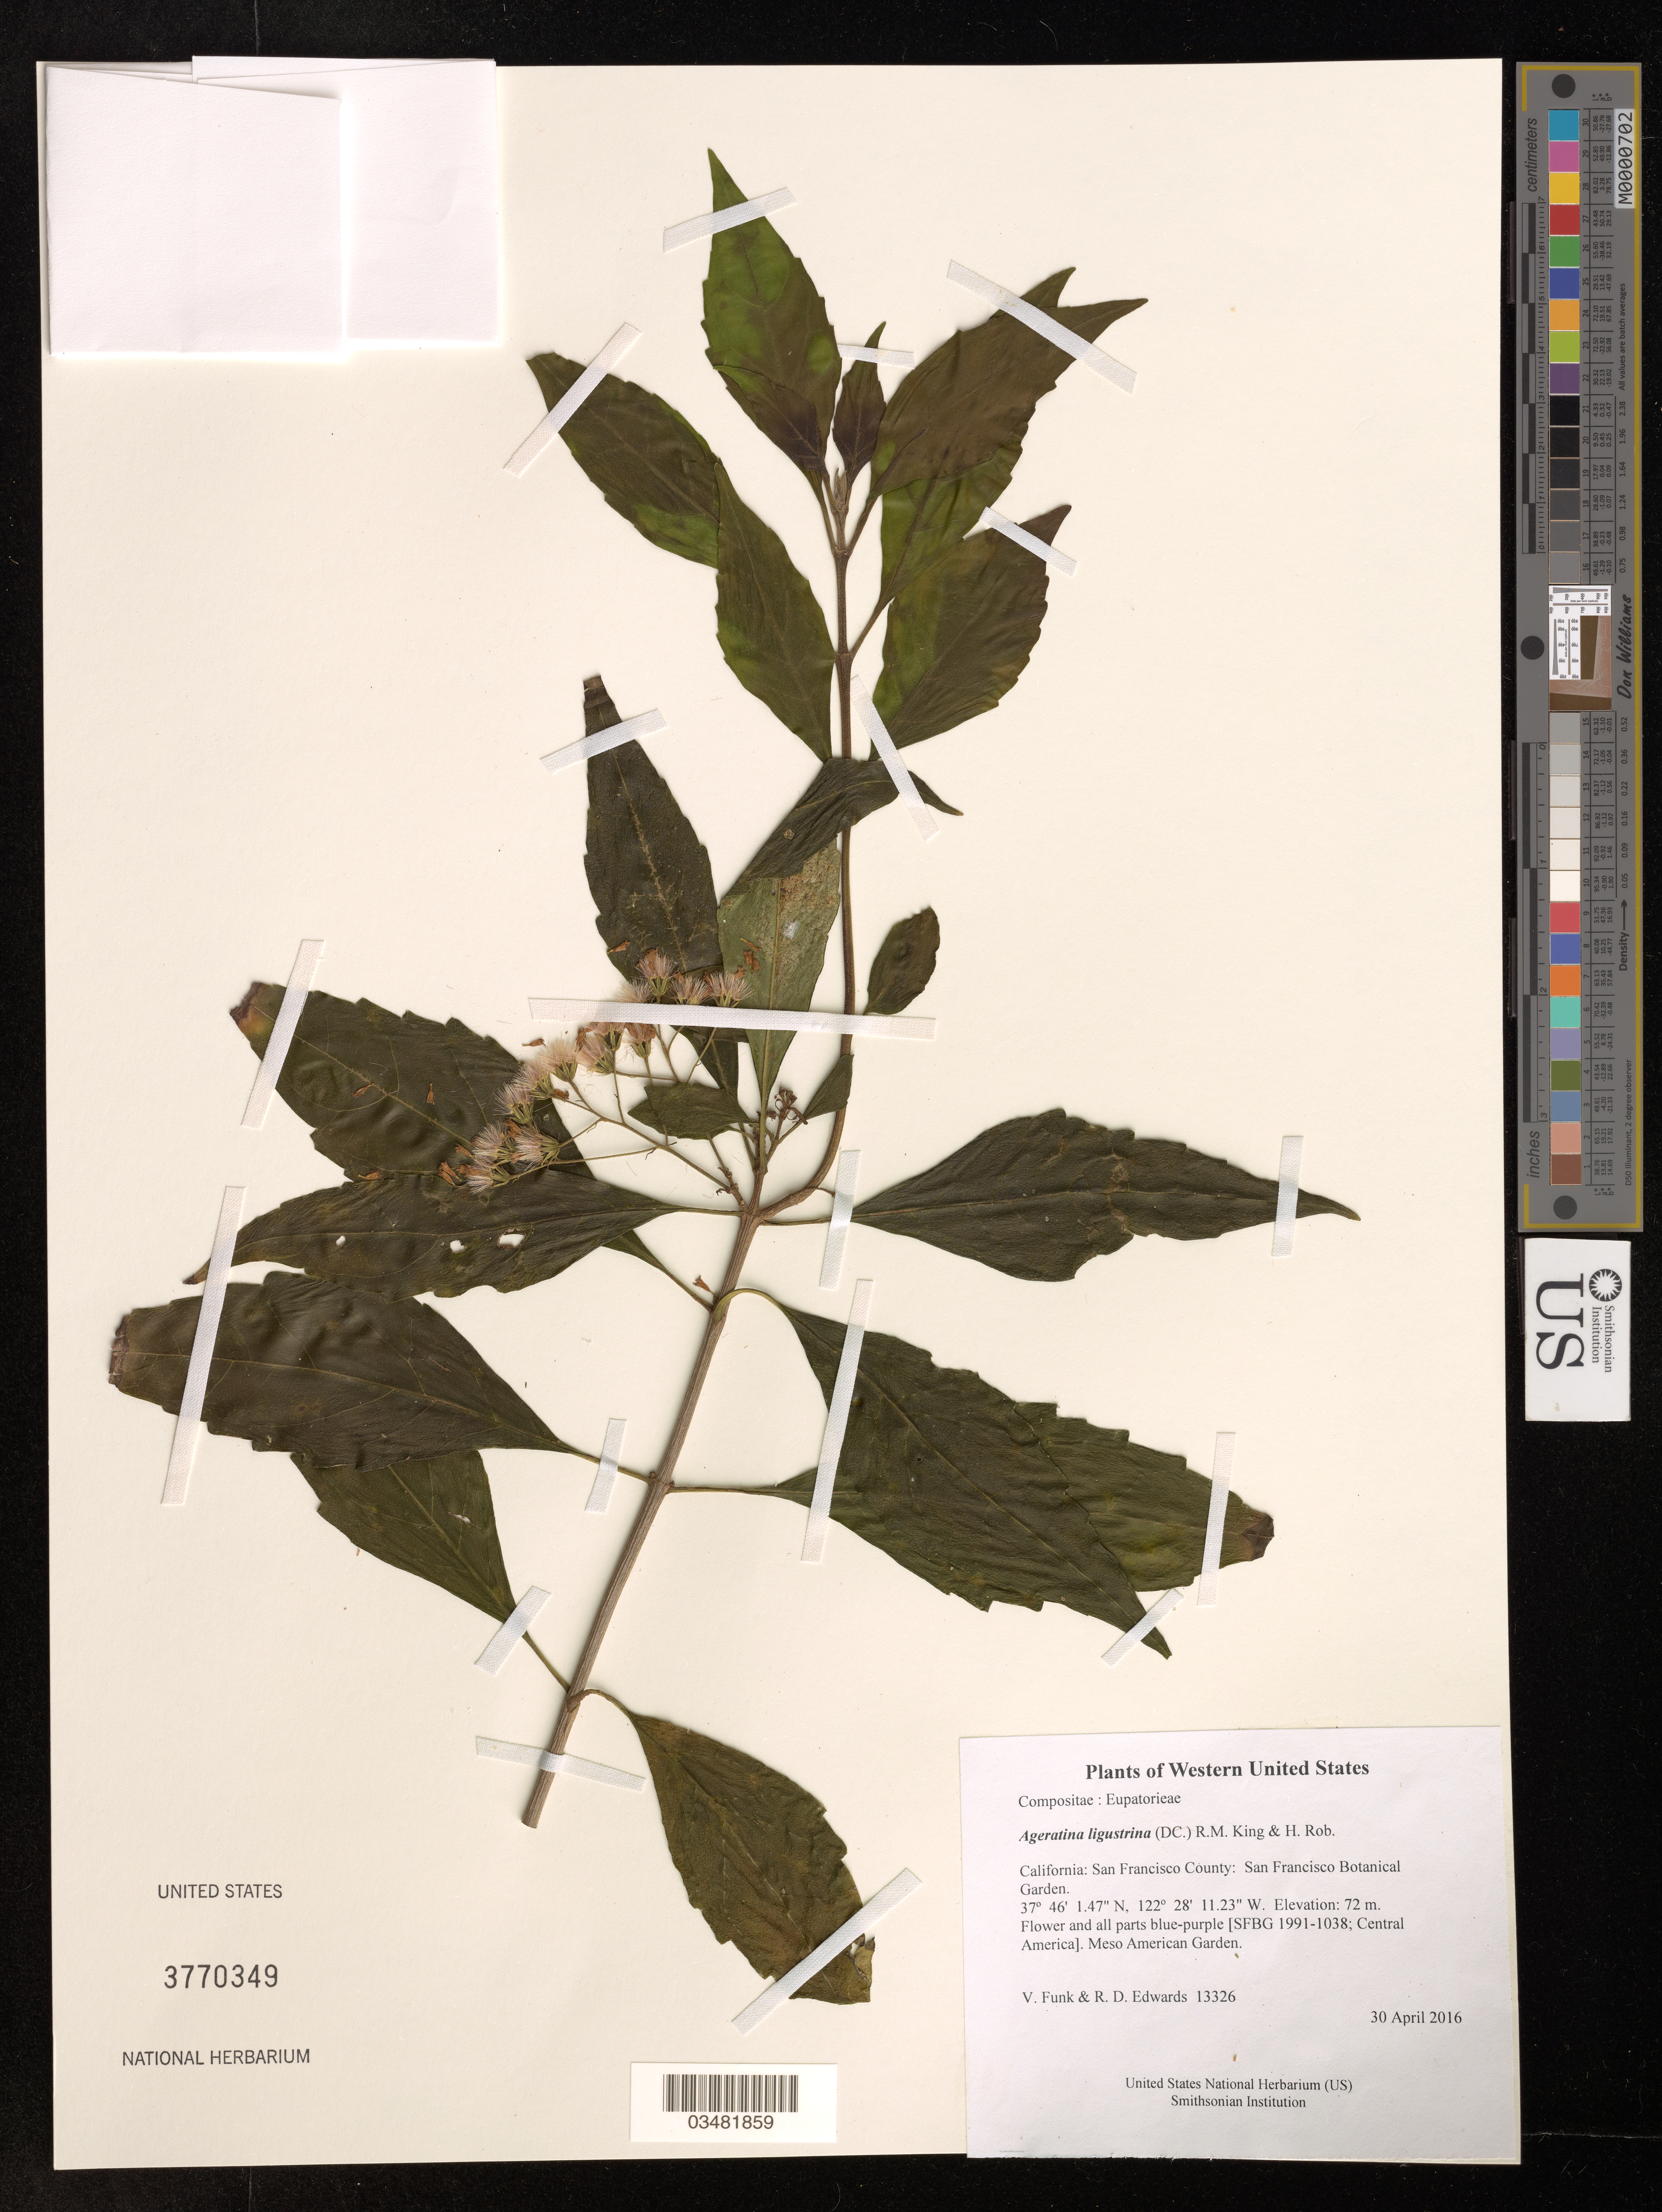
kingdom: Plantae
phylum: Tracheophyta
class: Magnoliopsida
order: Asterales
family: Asteraceae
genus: Ageratina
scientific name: Ageratina ligustrina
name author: (DC.) R.M. King & H. Rob.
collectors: R.D. Edwards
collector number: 13326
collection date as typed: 30 April 2016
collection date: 2016-04-30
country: United States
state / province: California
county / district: San Francisco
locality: San Francisco Botanical Garden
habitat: Meso American Garden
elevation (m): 72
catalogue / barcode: US 3770349